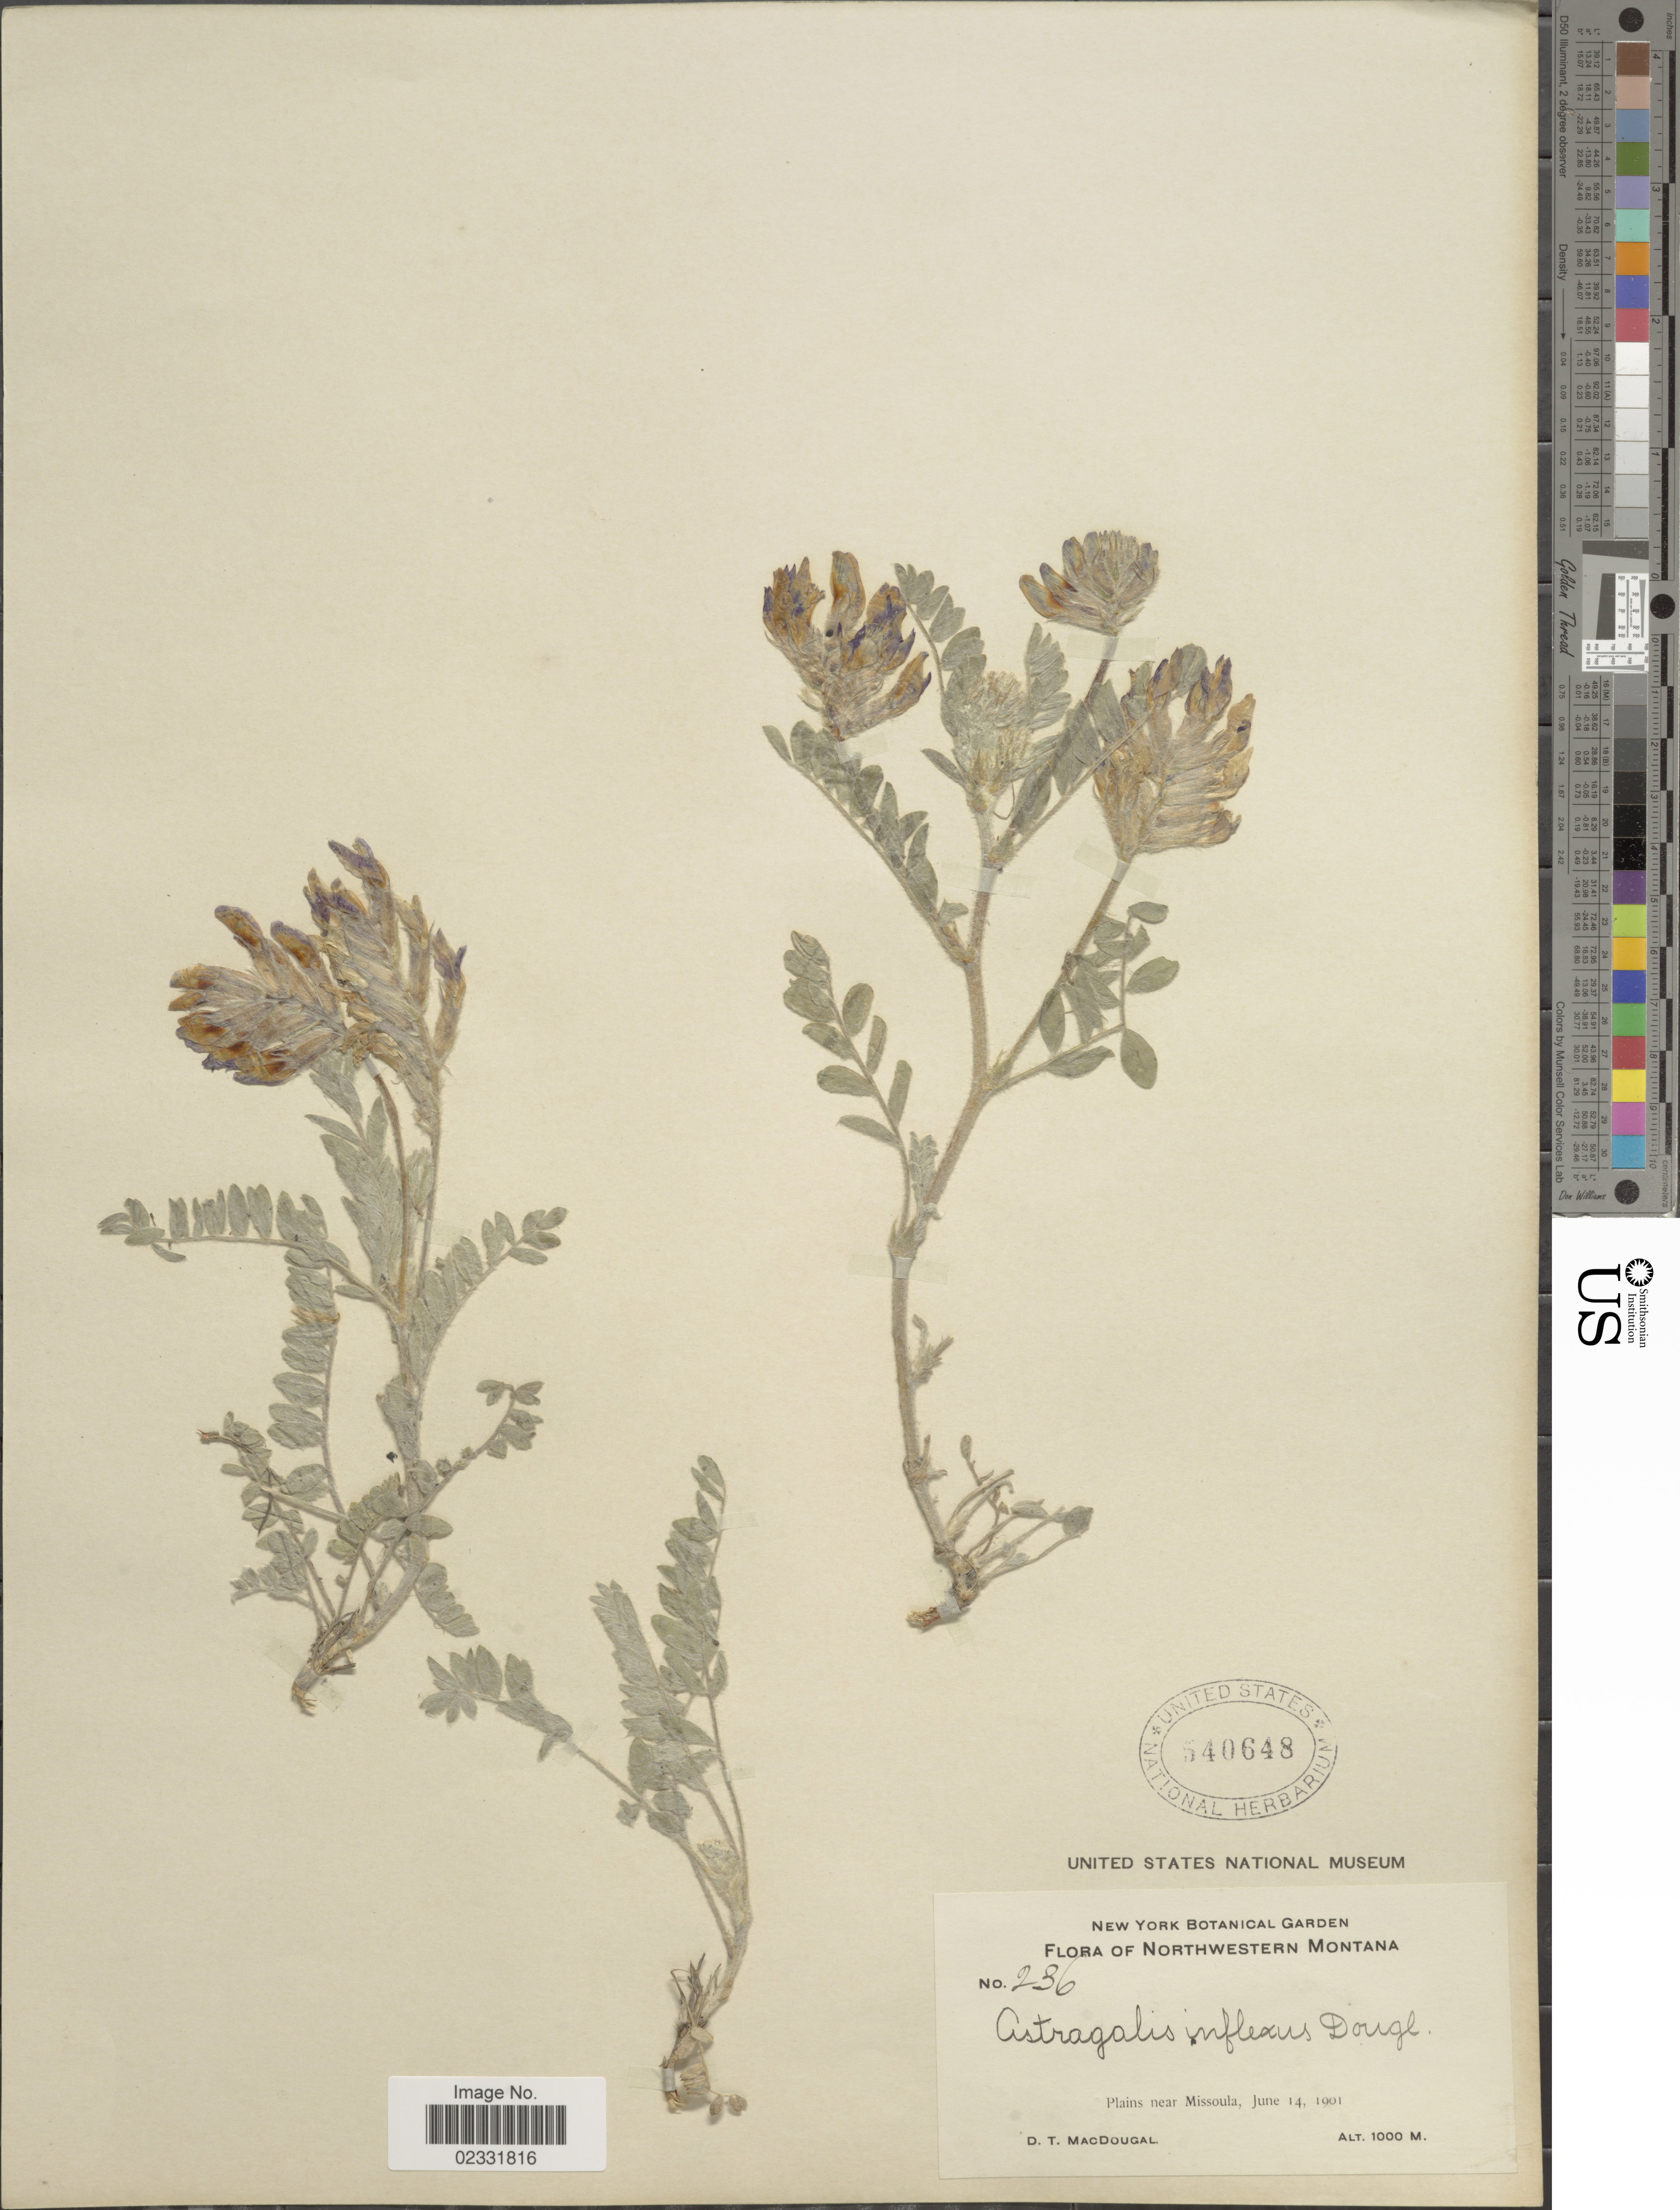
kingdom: Plantae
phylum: Tracheophyta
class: Magnoliopsida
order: Fabales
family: Fabaceae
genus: Astragalus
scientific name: Astragalus inflexus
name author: Douglas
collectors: D. T. MacDougal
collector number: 236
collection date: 1901-06-14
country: United States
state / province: Montana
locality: Northwestern Montana, plains near Missoula.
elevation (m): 1000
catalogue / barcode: US 540648